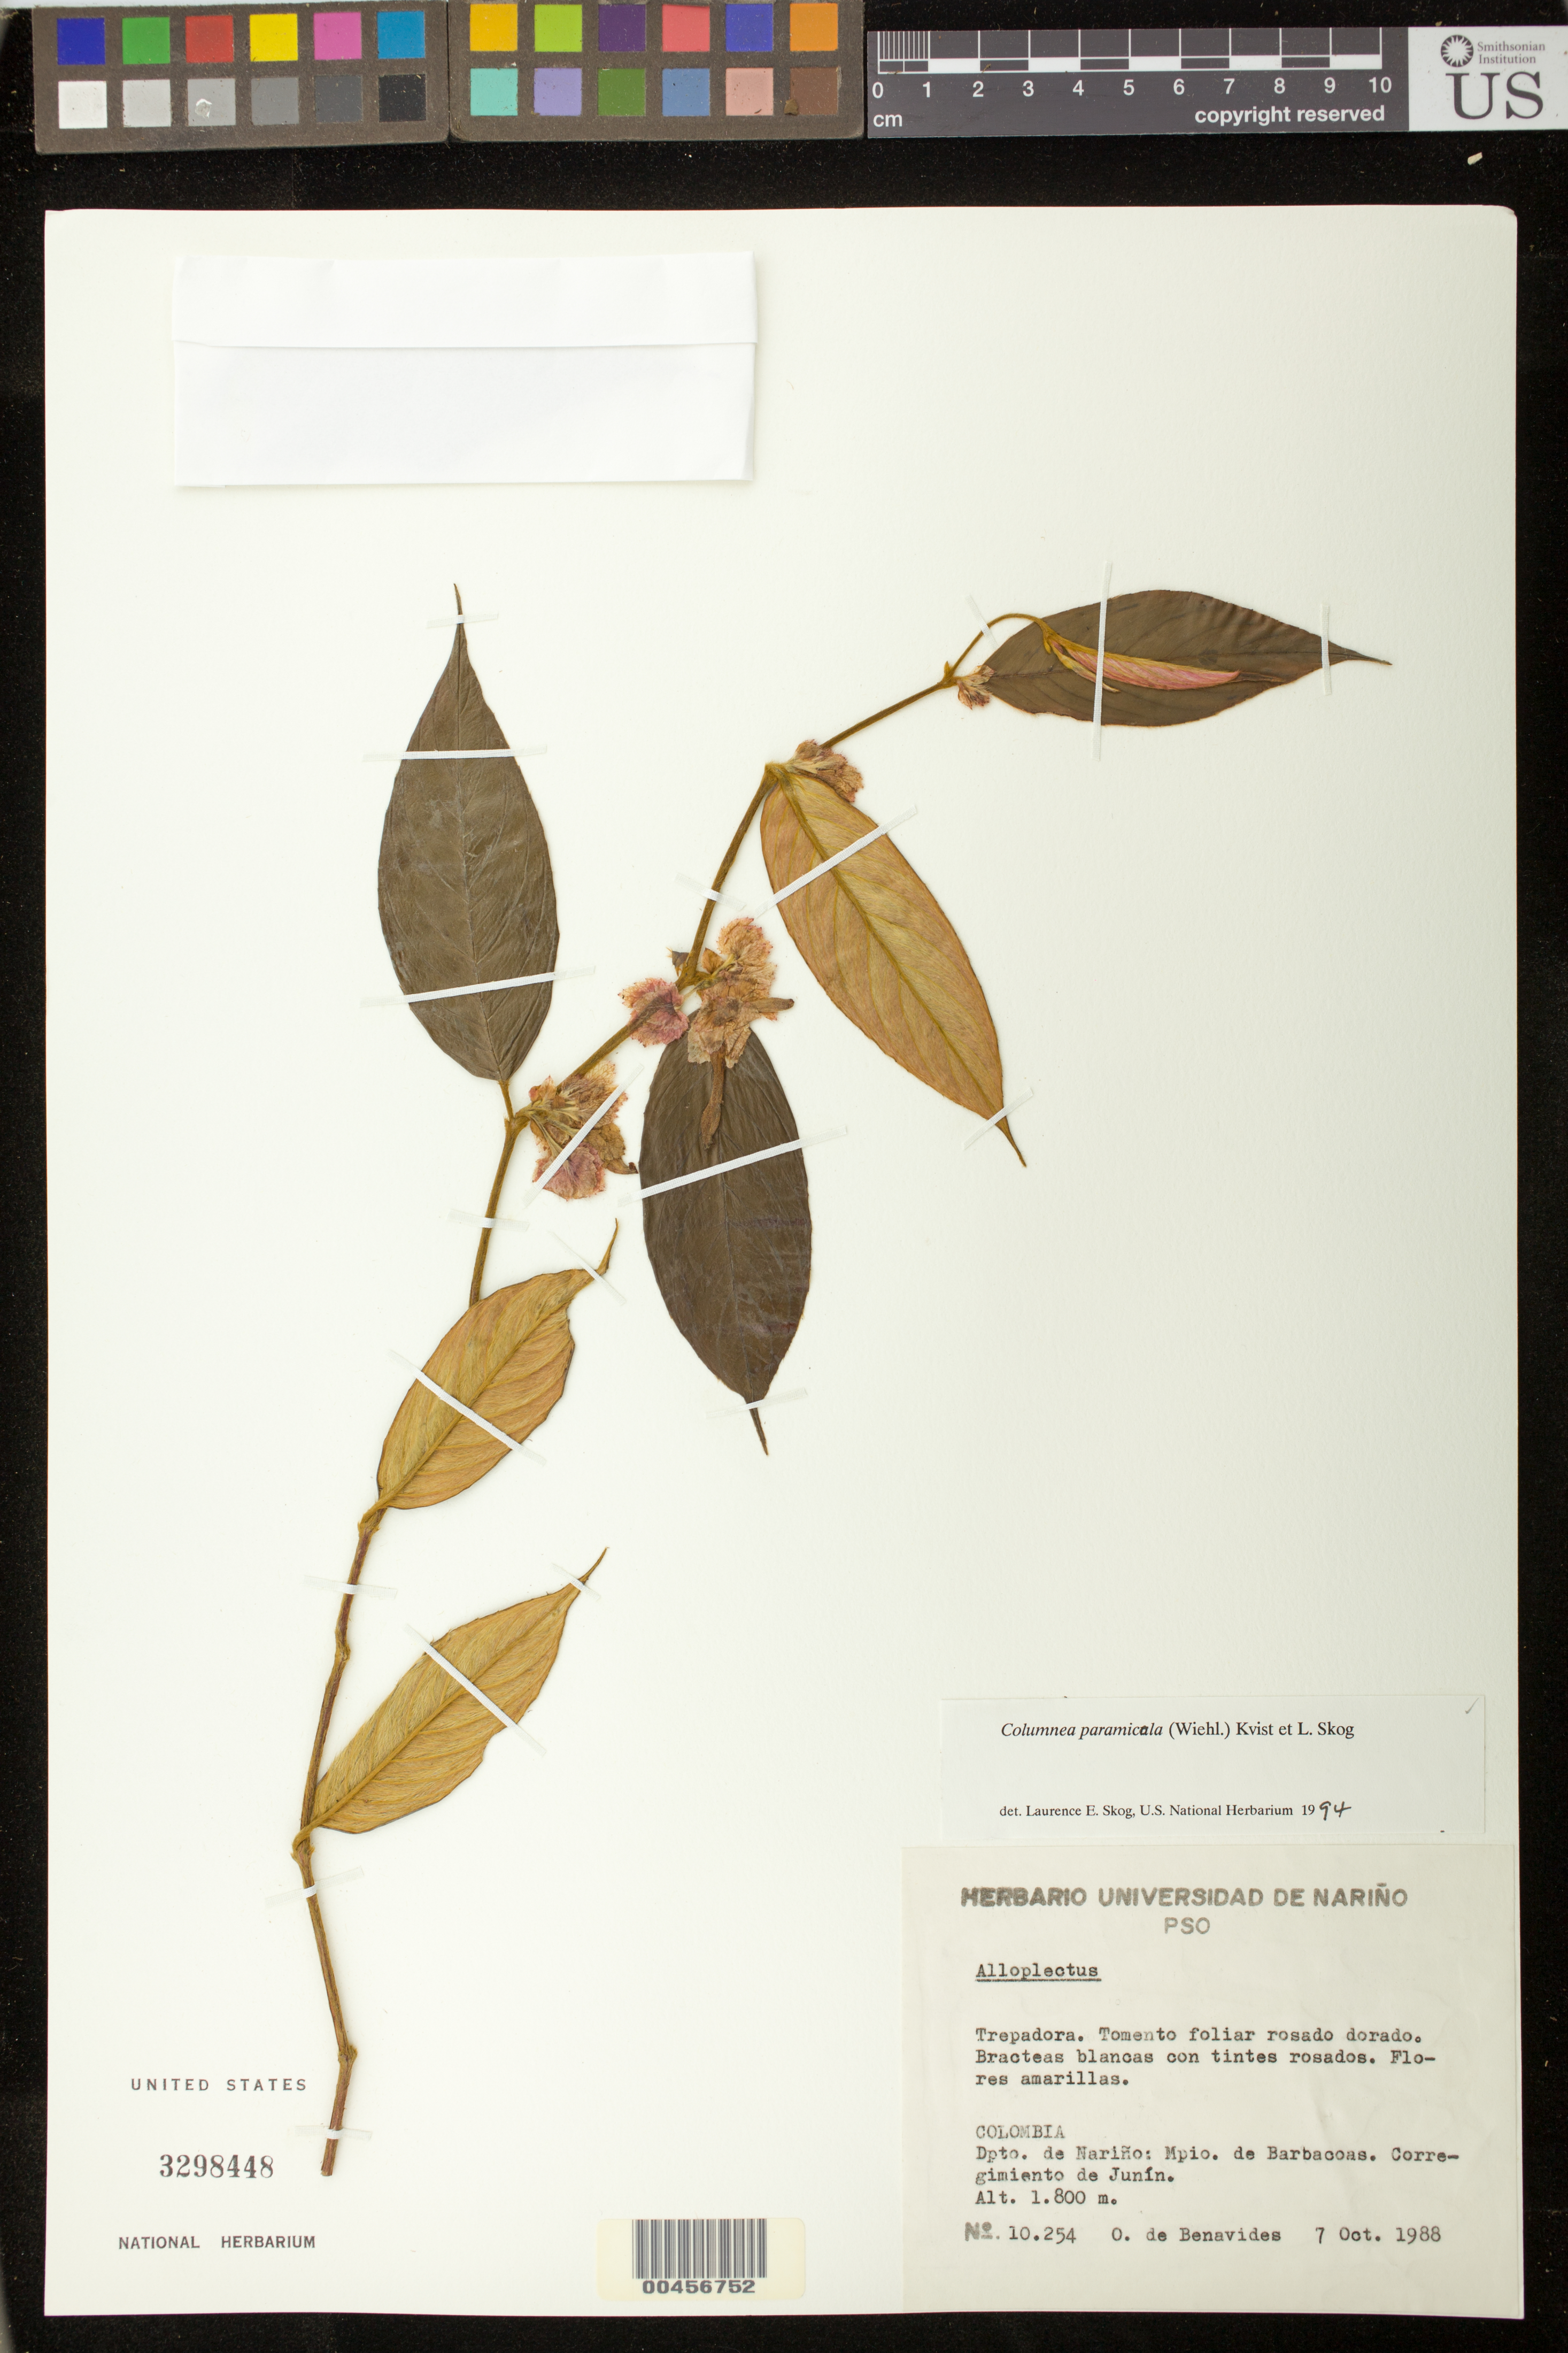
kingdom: Plantae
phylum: Tracheophyta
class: Magnoliopsida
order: Lamiales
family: Gesneriaceae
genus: Columnea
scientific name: Columnea paramicola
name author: (Wiehler) L.P. Kvist & L.E. Skog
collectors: Olga S. de Benavides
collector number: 10254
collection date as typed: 07 Oct 1988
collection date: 1988-10-07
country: Colombia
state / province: Nariño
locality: Barbacoas, corregimiento de Junin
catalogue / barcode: US 3298448